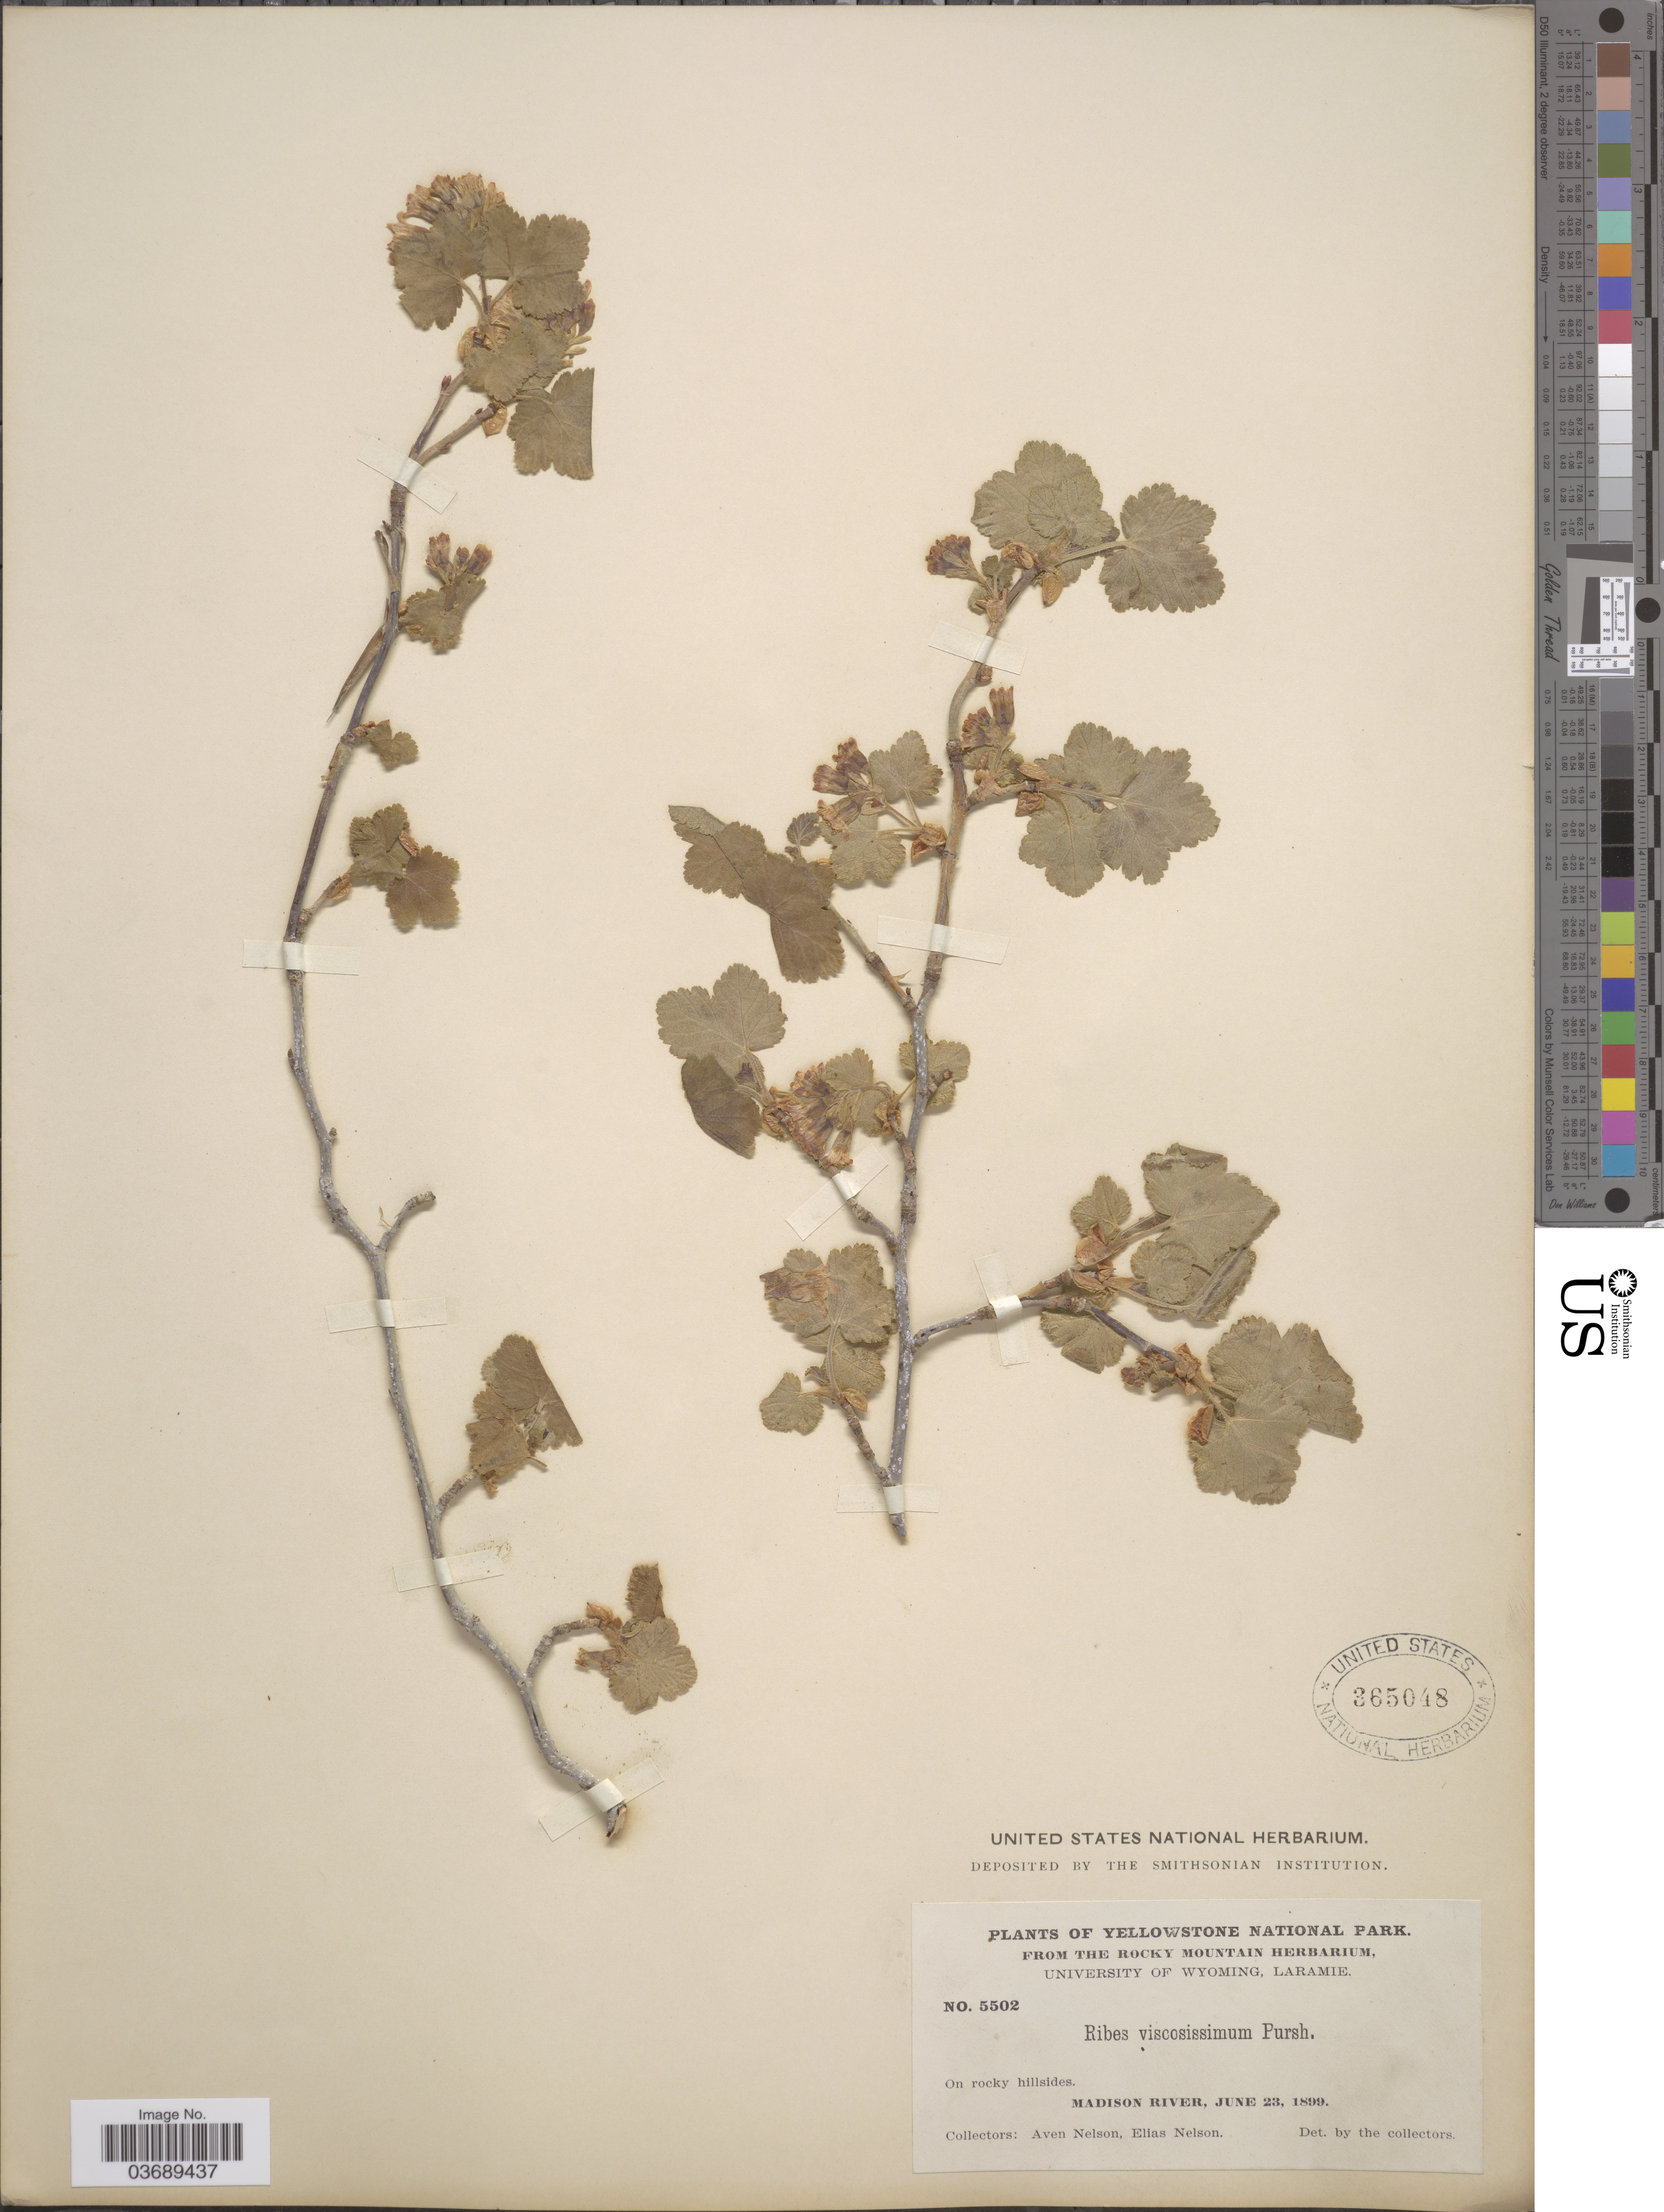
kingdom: Plantae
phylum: Tracheophyta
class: Magnoliopsida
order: Saxifragales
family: Grossulariaceae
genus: Ribes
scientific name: Ribes viscosissimum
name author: Pursh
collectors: A. Nelson & E. Nelson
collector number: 5502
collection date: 1899-06-23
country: United States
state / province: Wyoming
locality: Yellowstone National Park. On rocky hillsides, Madison River.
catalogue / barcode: US 365048